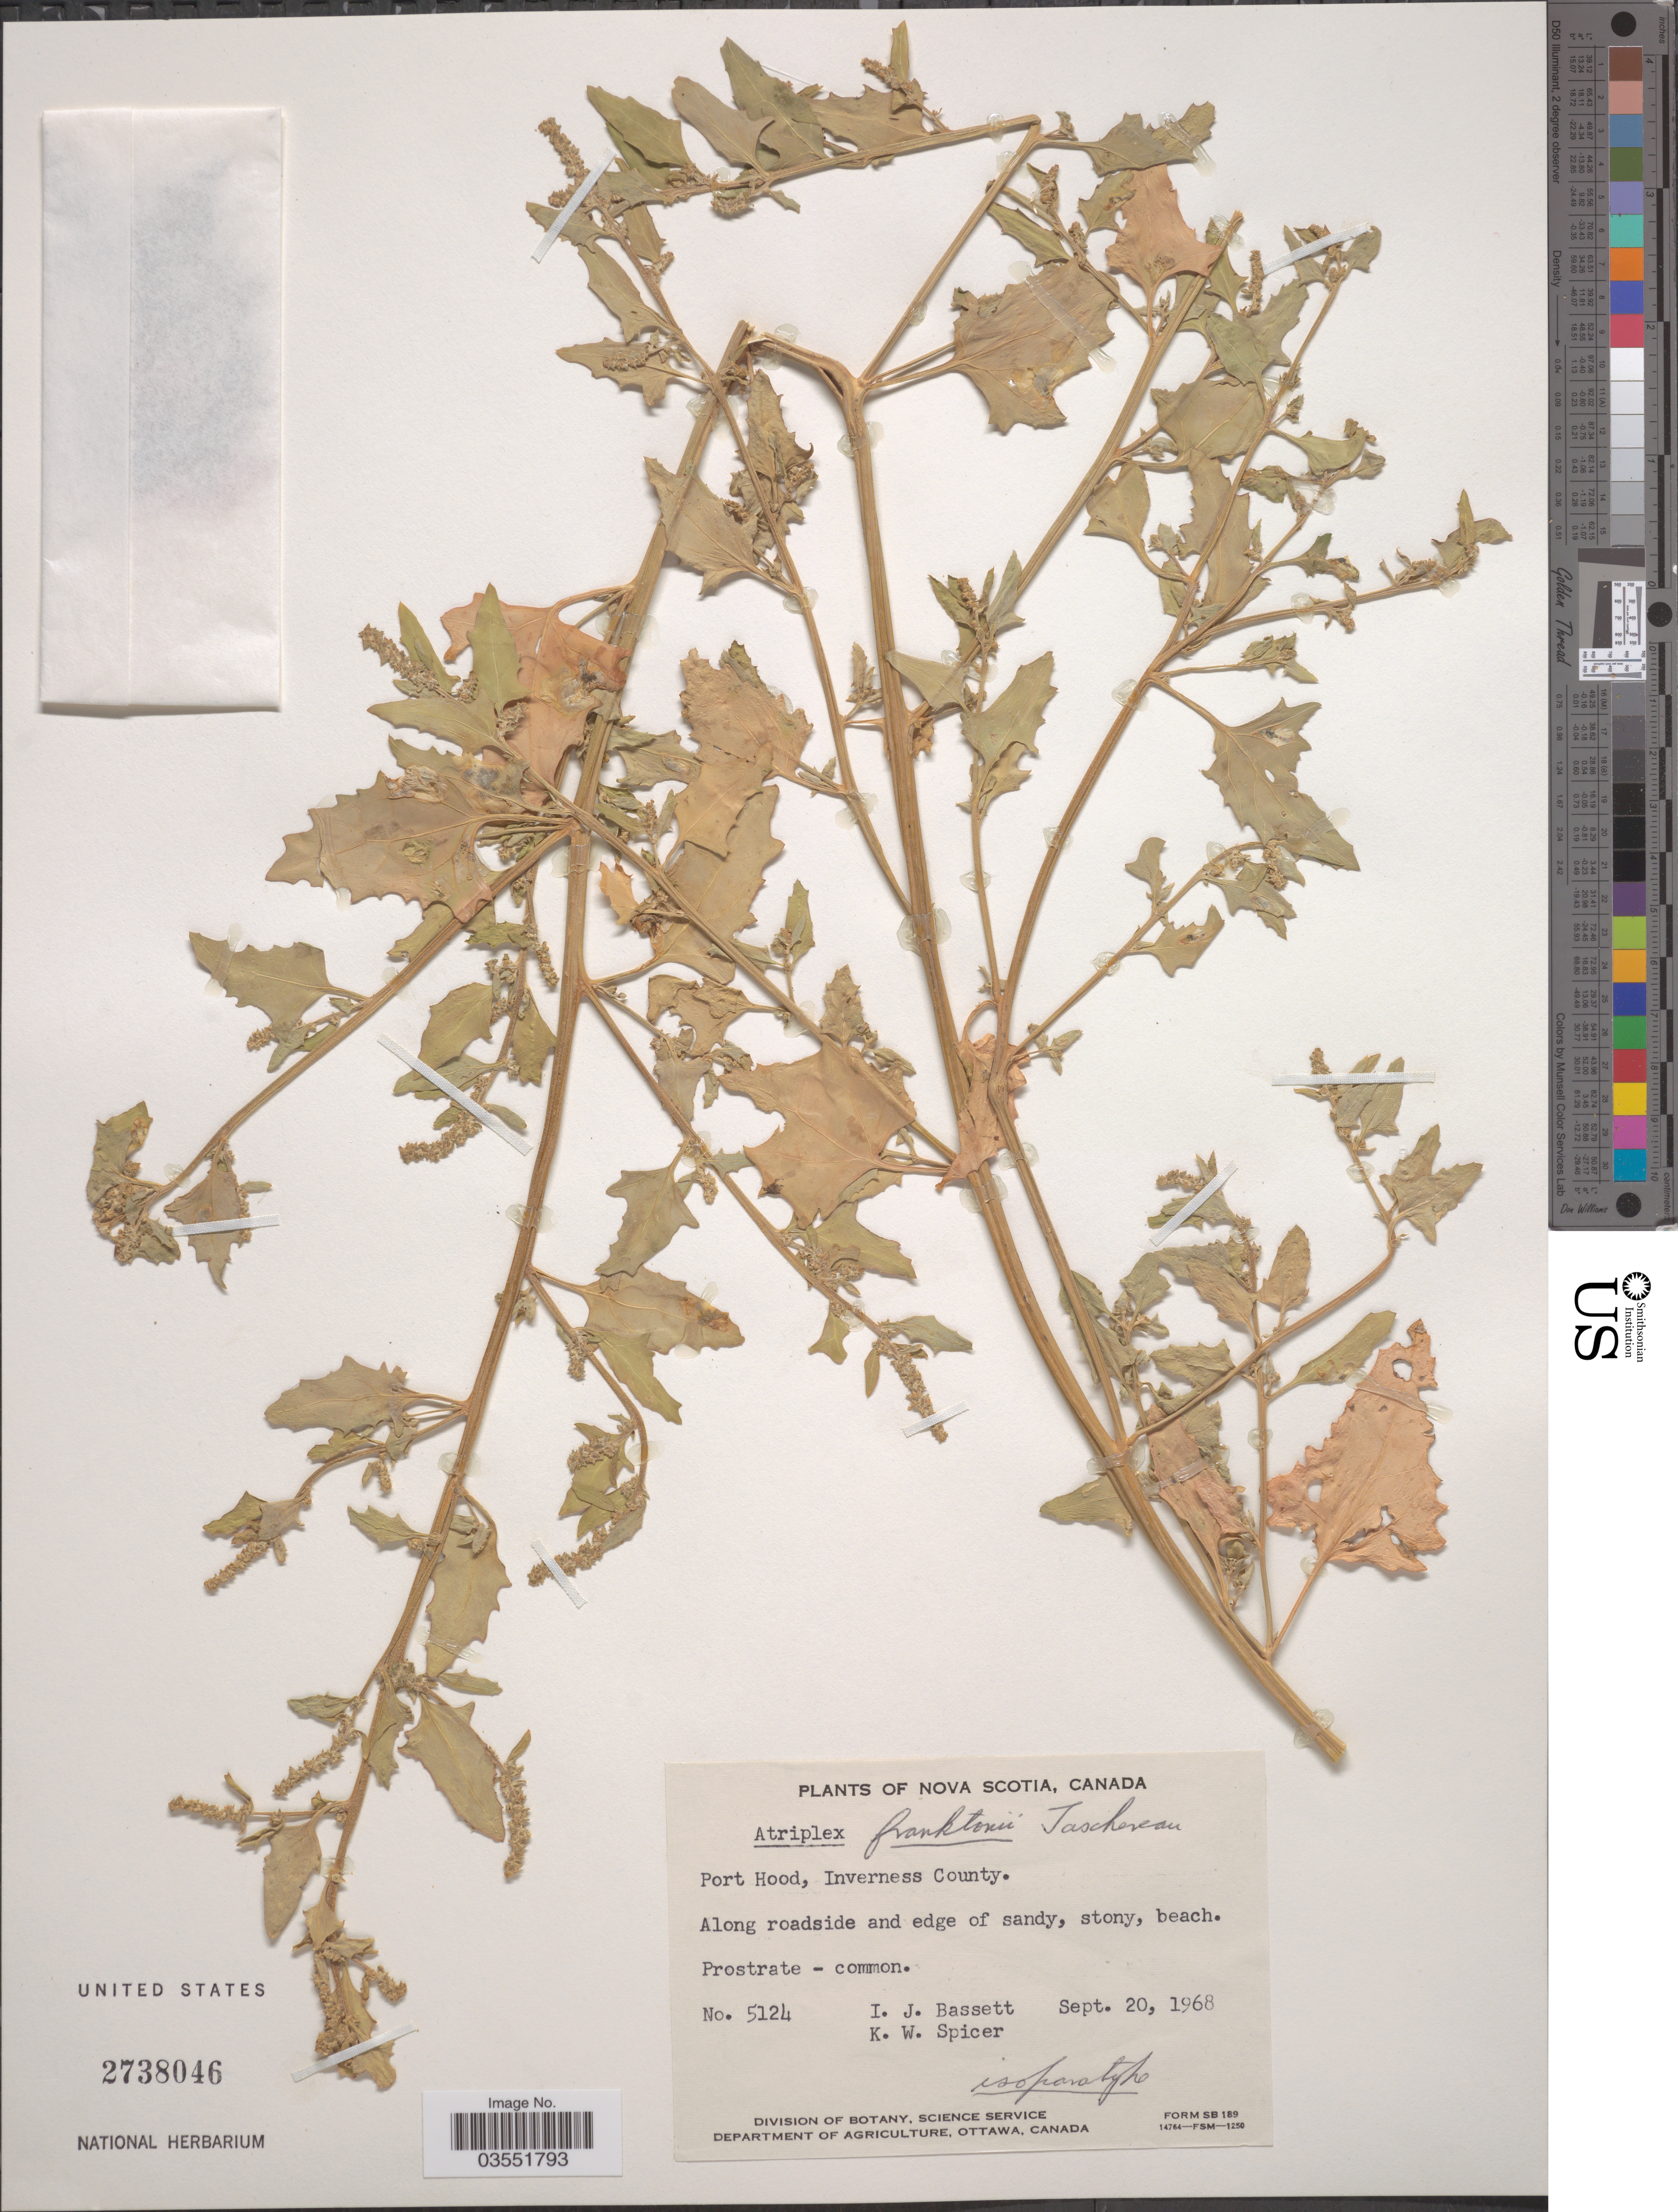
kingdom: Plantae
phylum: Tracheophyta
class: Magnoliopsida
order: Caryophyllales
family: Amaranthaceae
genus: Atriplex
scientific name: Atriplex franktonii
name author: Tascher.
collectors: I. Bassett & K. Spicer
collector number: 5124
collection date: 1968-09-20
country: Canada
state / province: Nova Scotia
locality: Port Hood, Inverness County.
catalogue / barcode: US 2738046